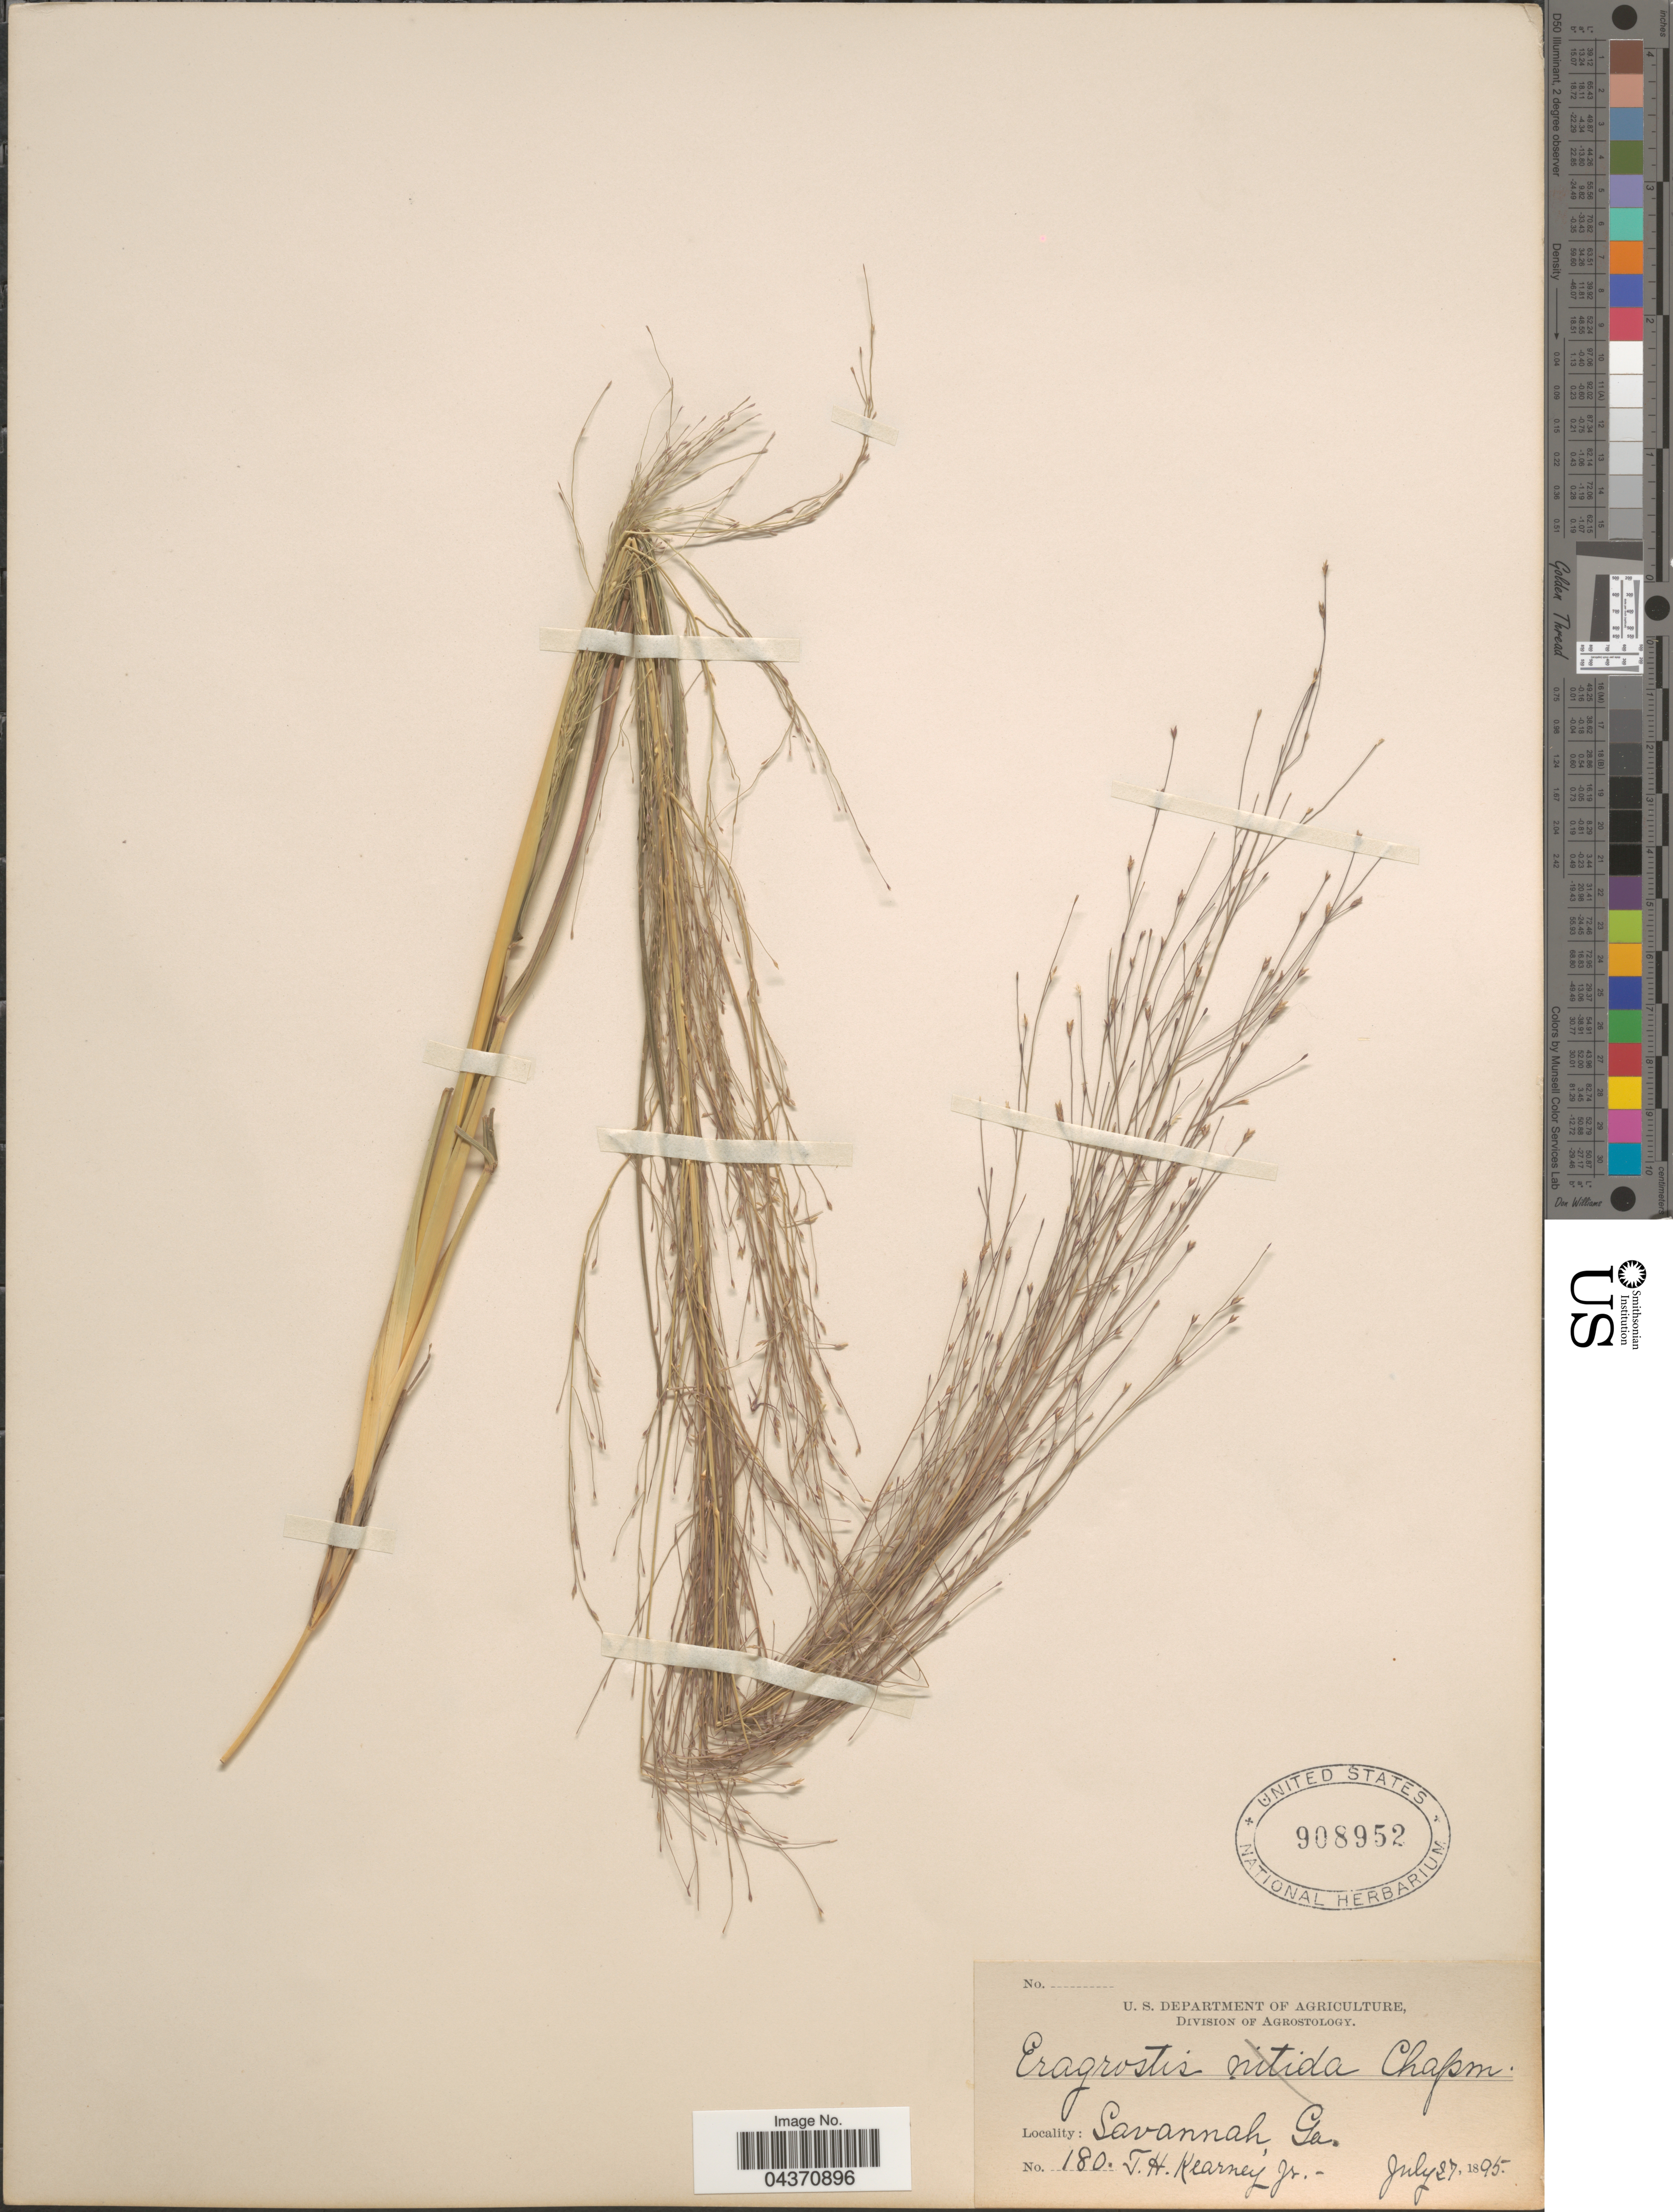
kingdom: Plantae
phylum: Tracheophyta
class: Liliopsida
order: Poales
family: Poaceae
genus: Eragrostis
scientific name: Eragrostis refracta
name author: (Muhl.) Scribn.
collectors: T. H. Kearney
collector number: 180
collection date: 1895-07-27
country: United States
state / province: Georgia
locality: Savannah.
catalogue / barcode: US 908952